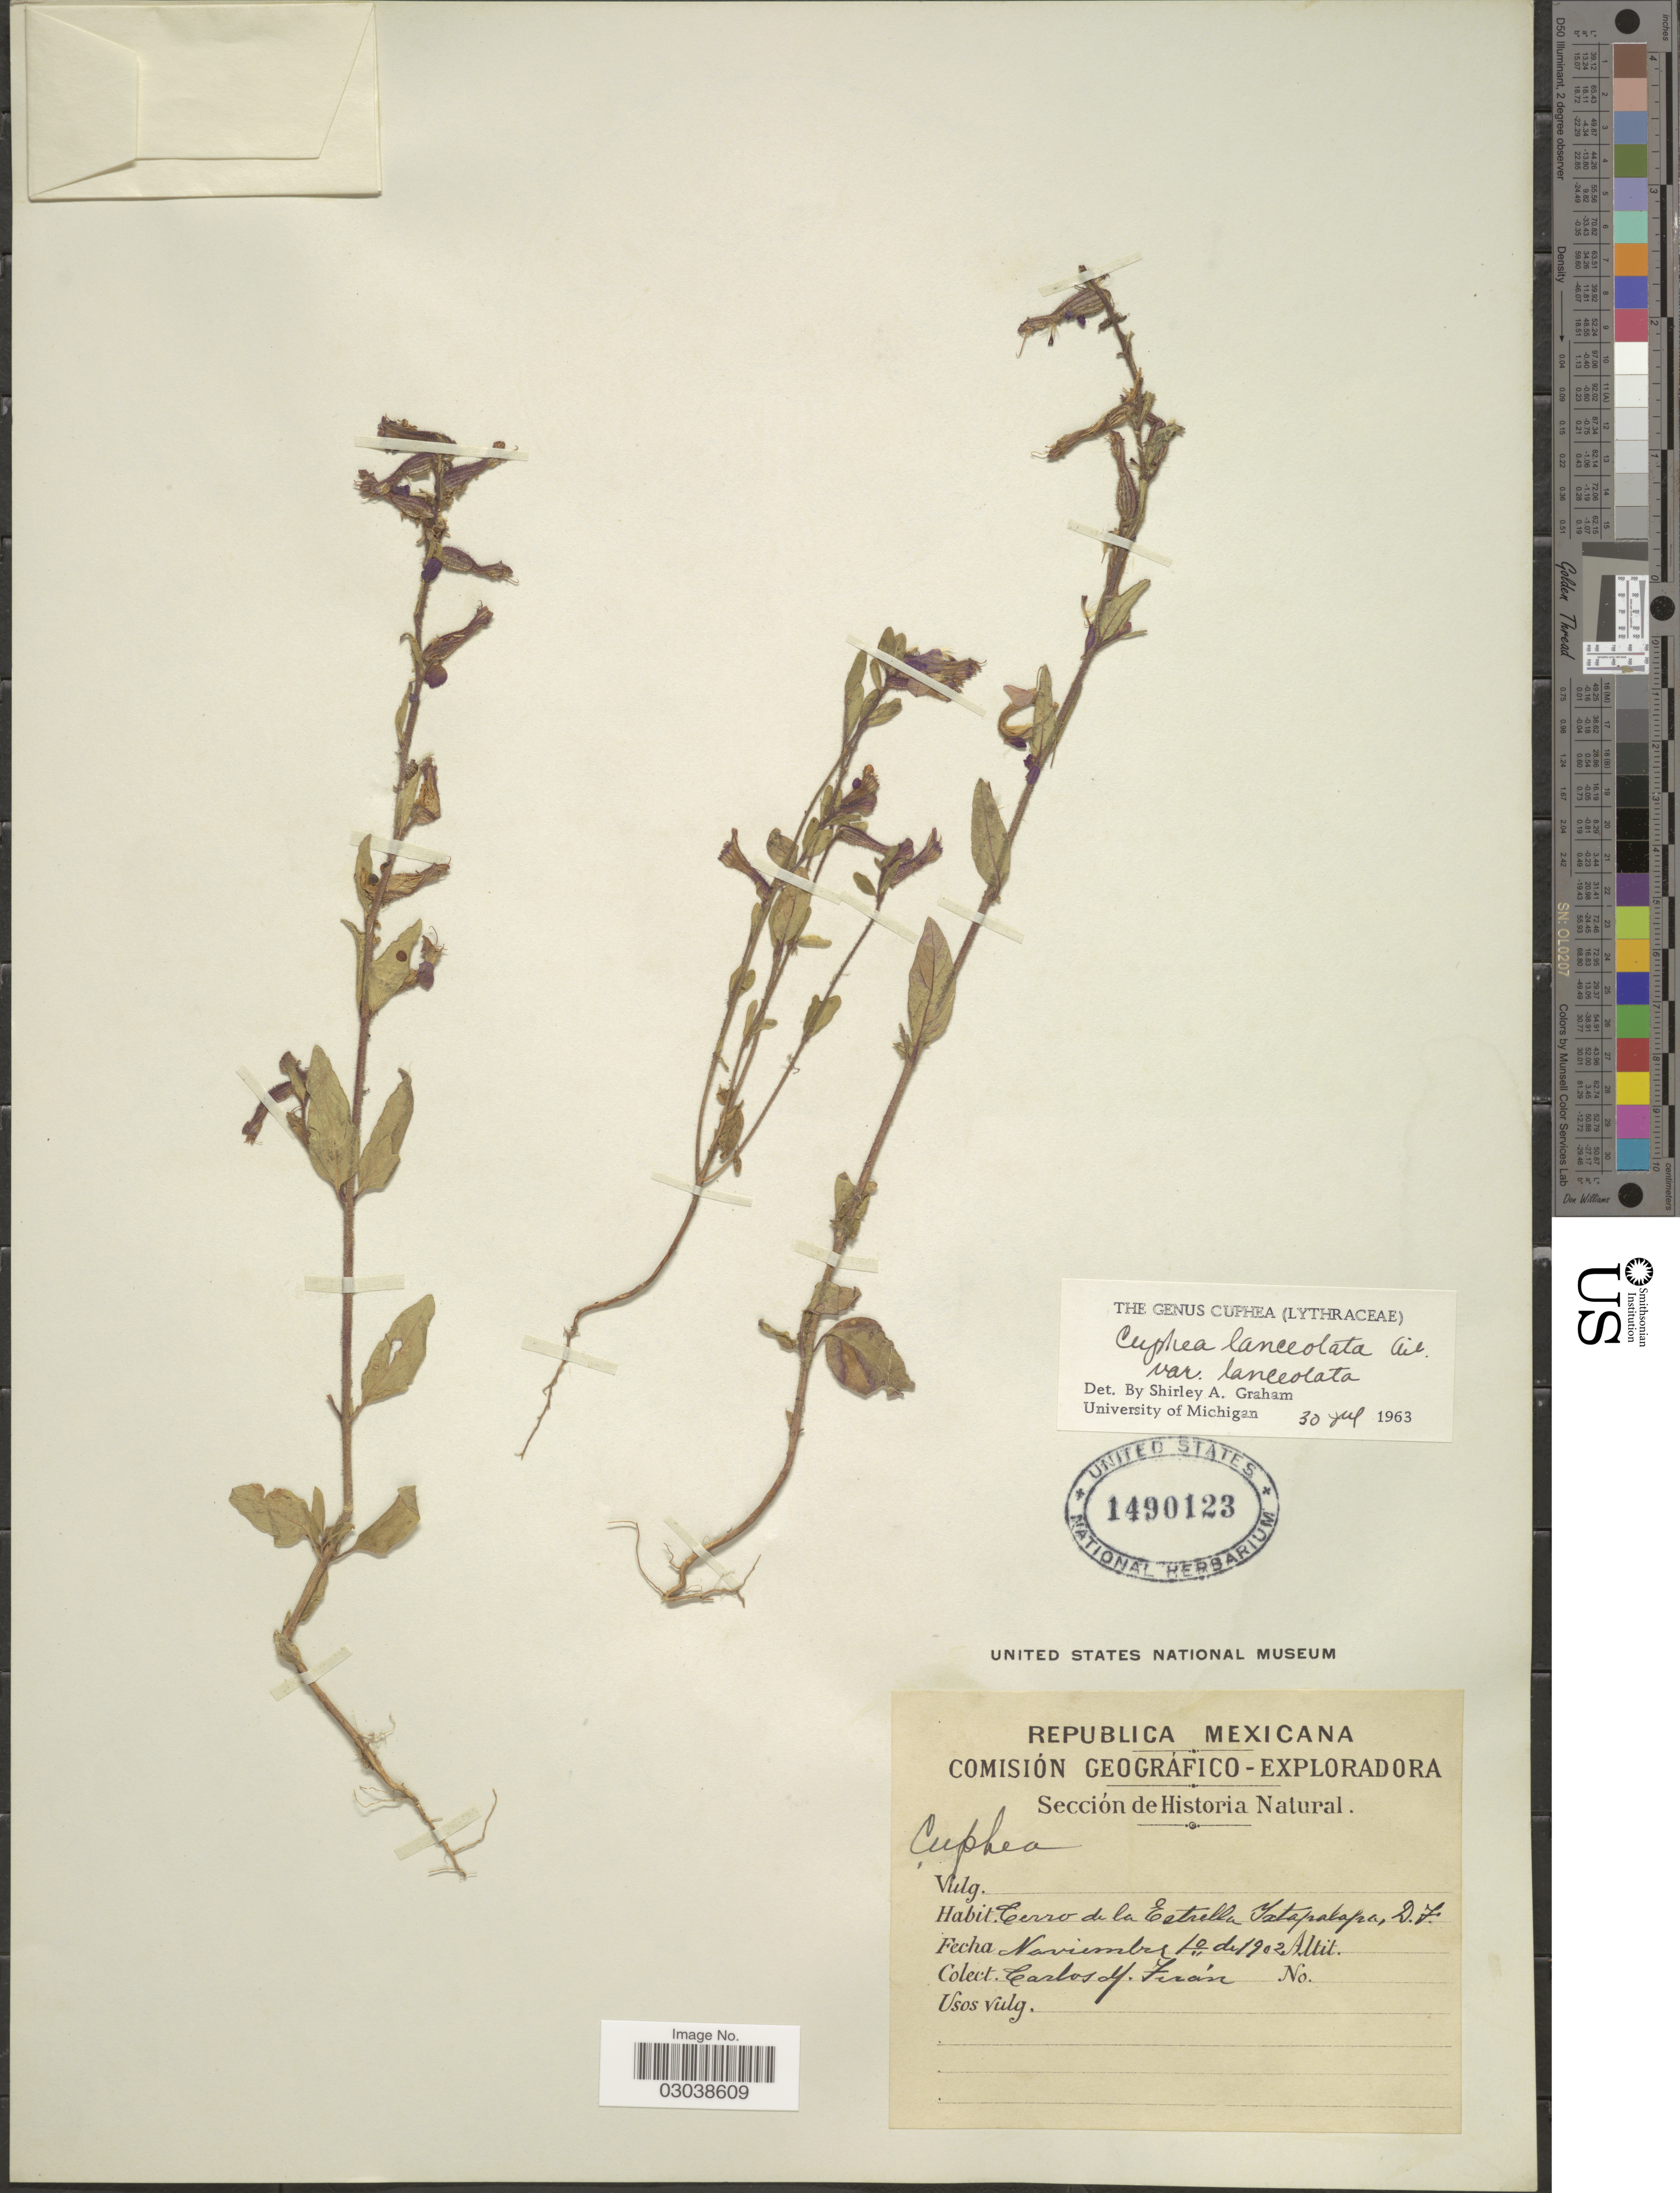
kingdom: Plantae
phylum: Tracheophyta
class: Magnoliopsida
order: Myrtales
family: Lythraceae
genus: Cuphea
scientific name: Cuphea lanceolata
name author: W.T. Aiton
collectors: C. Terán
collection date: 1902-11-10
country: Mexico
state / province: Distrito Federal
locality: Cerro de la Estrella Ixtapatapa.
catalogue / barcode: US 1490123